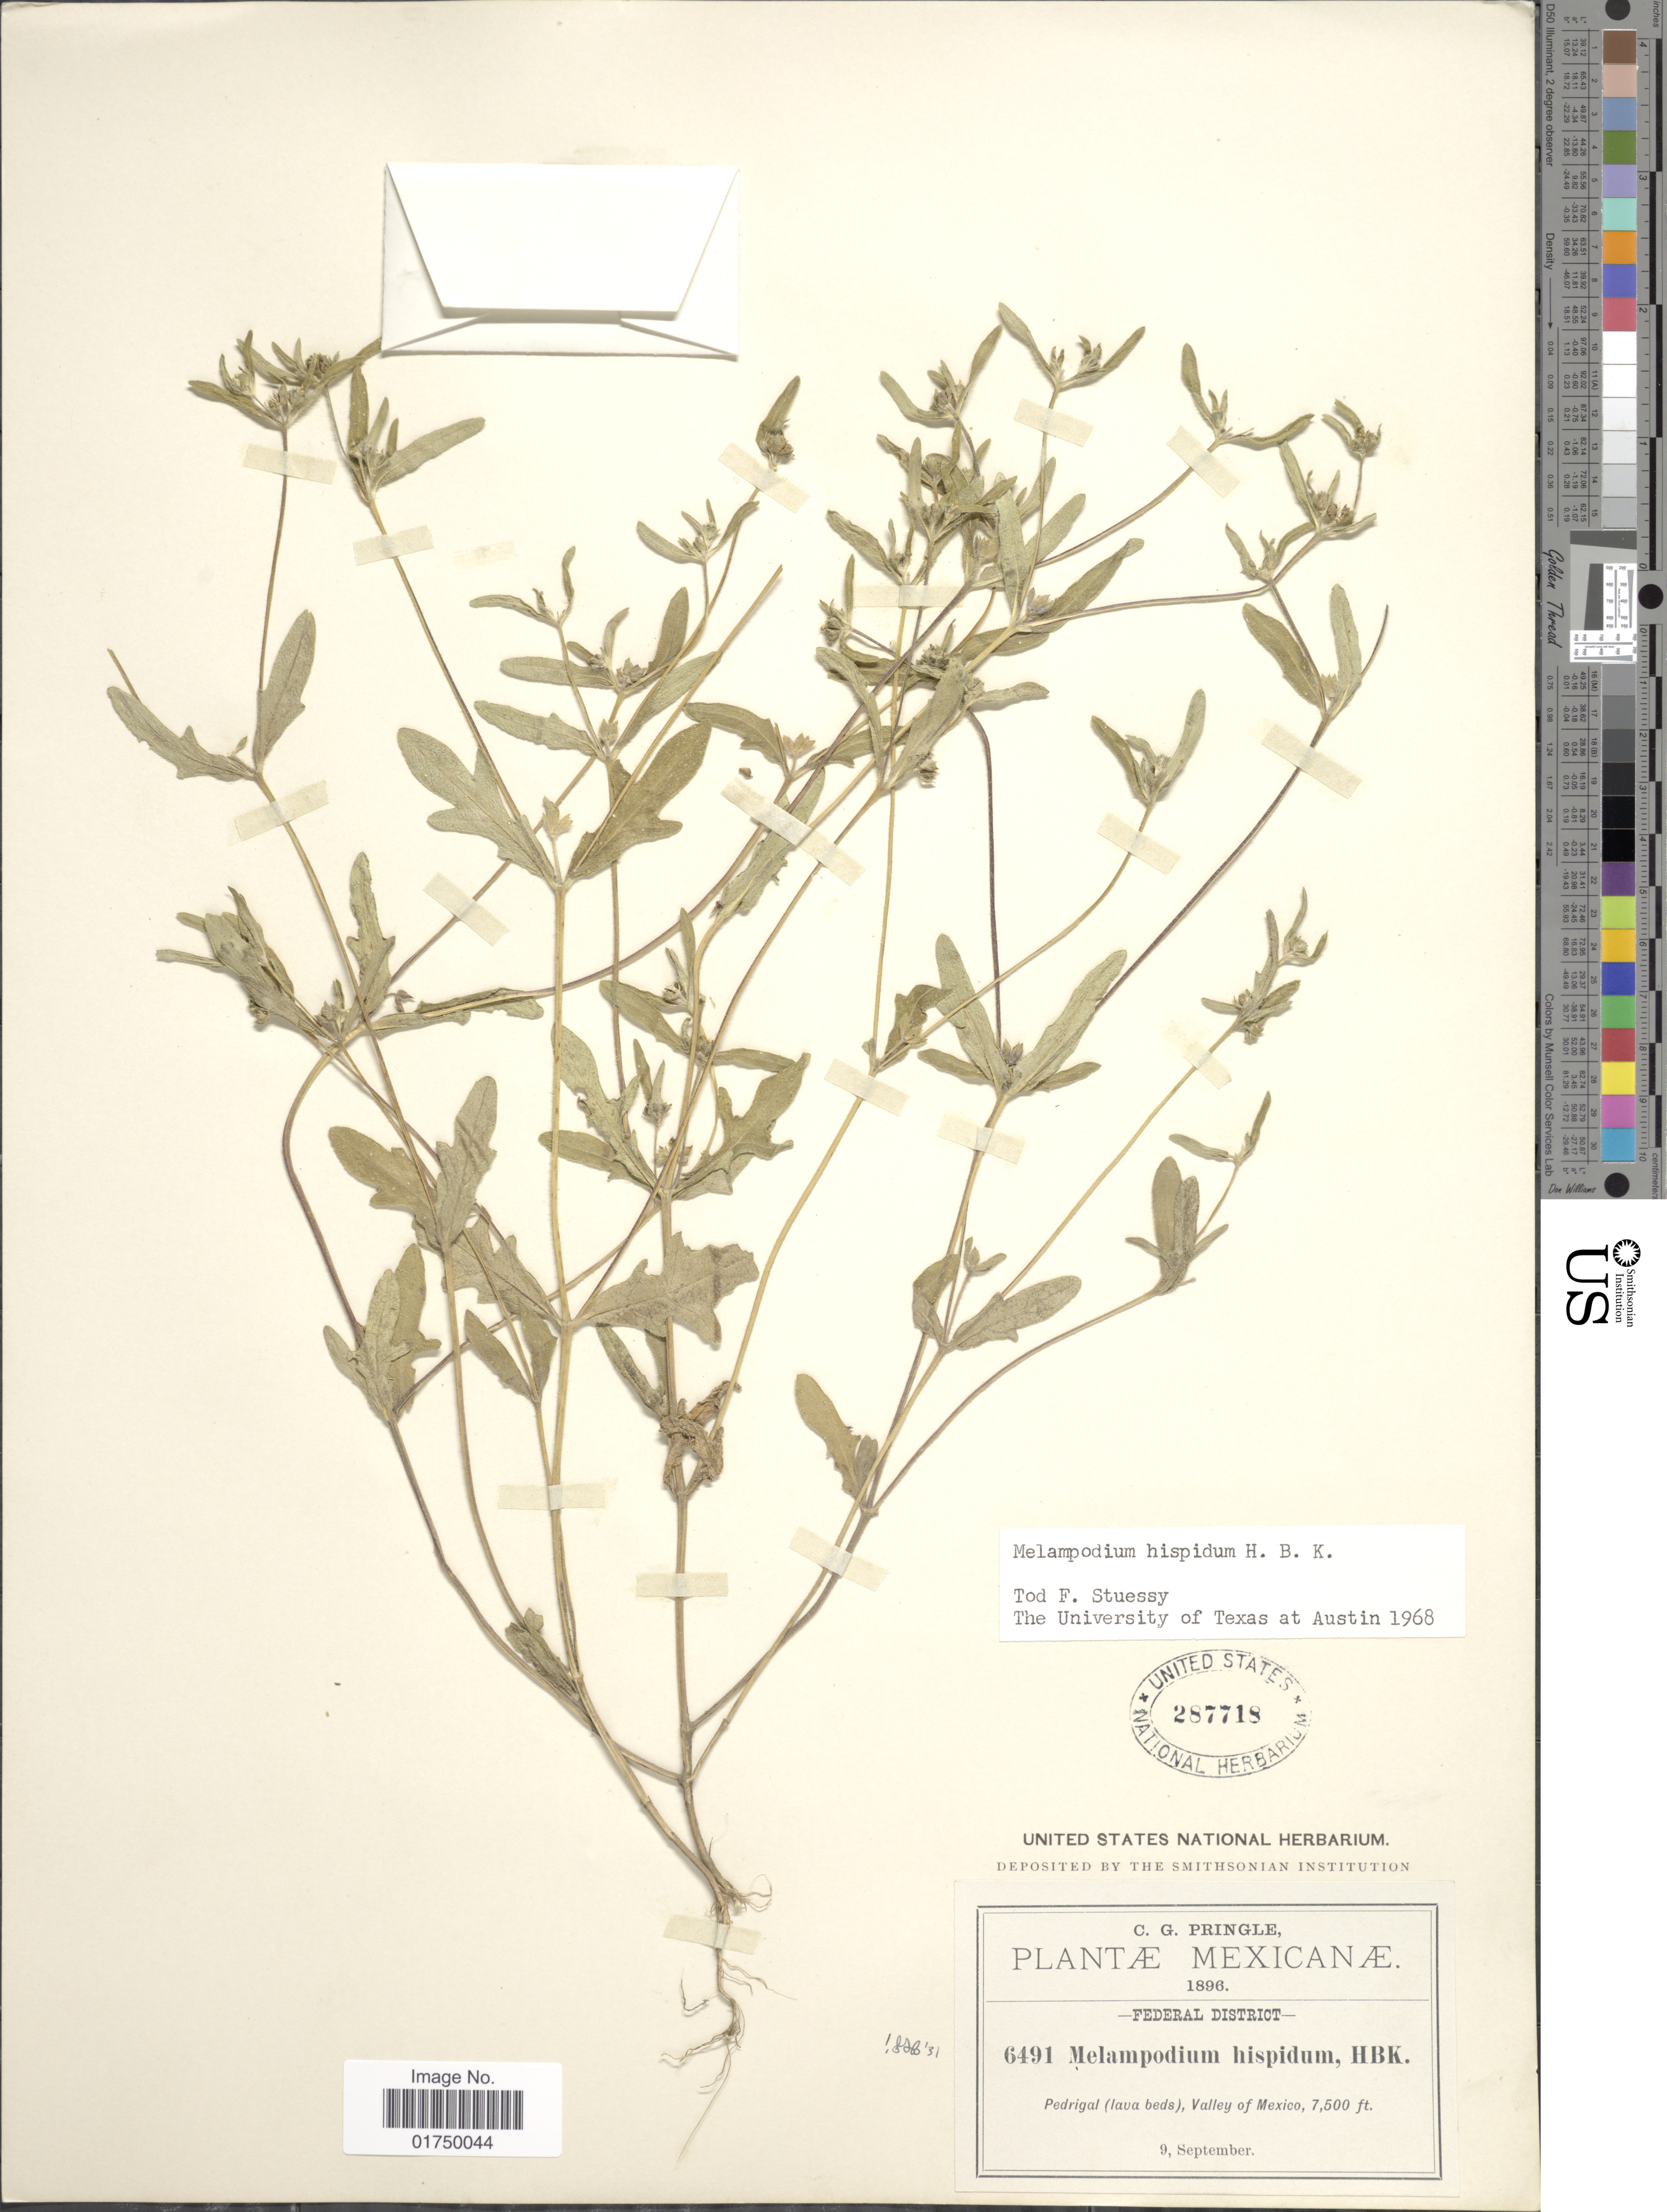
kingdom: Plantae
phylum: Tracheophyta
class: Magnoliopsida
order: Asterales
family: Asteraceae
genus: Melampodium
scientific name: Melampodium strigosum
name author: Stuessy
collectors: C. G. Pringle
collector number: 6491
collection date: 1896-09-09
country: Mexico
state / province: Distrito Federal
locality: Federal District. Pedrigal (lava beds), Valley of Mexico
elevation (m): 2286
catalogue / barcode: US 287718